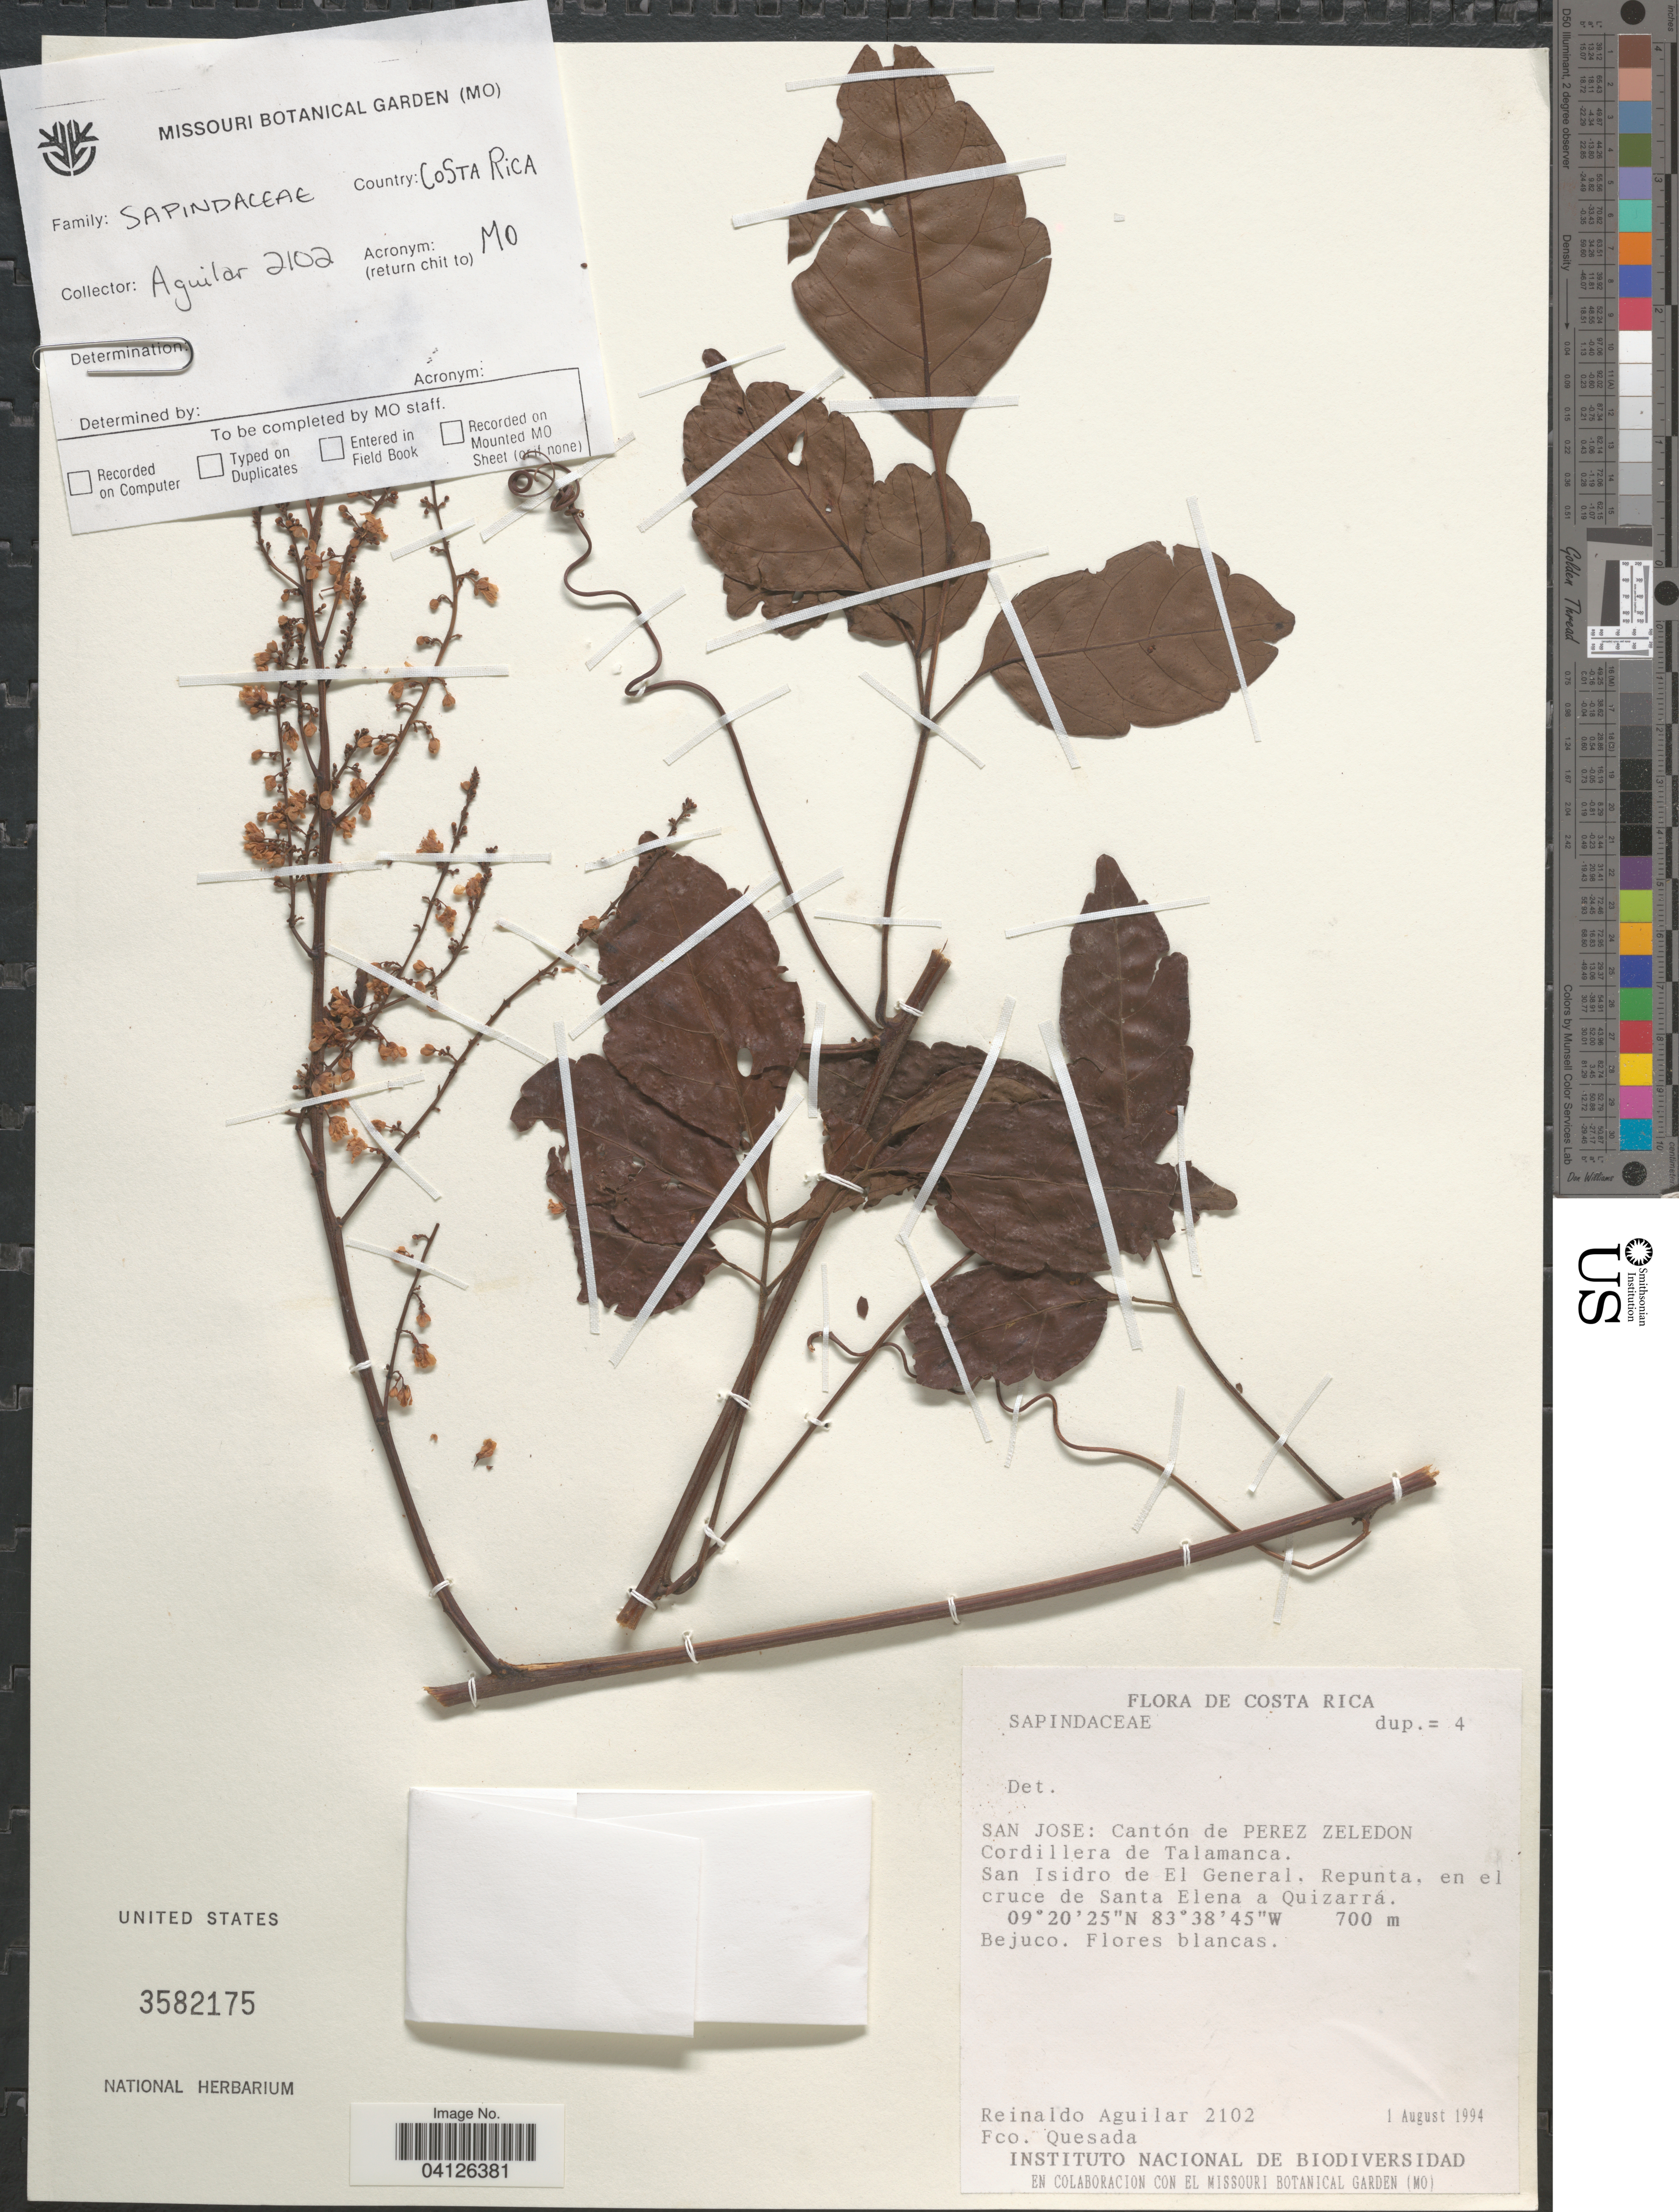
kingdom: Plantae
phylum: Tracheophyta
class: Magnoliopsida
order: Sapindales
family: Sapindaceae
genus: Serjania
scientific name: Serjania membranacea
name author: Splitg.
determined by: Acevedo-Rodriguez, P., (US), Smithsonian Institution - National Museum of Natural History (UNITED STATES)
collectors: R. Aguilar & F. Quesada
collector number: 2102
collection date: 1994-08-01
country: Costa Rica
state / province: San José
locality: Cantón de Perez Zeledon. Cordillera de Talamanca. San Isidro de El General, Repunta, en el cruce de Santa Elena a Quizarrá.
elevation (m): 700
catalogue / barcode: US 3582175